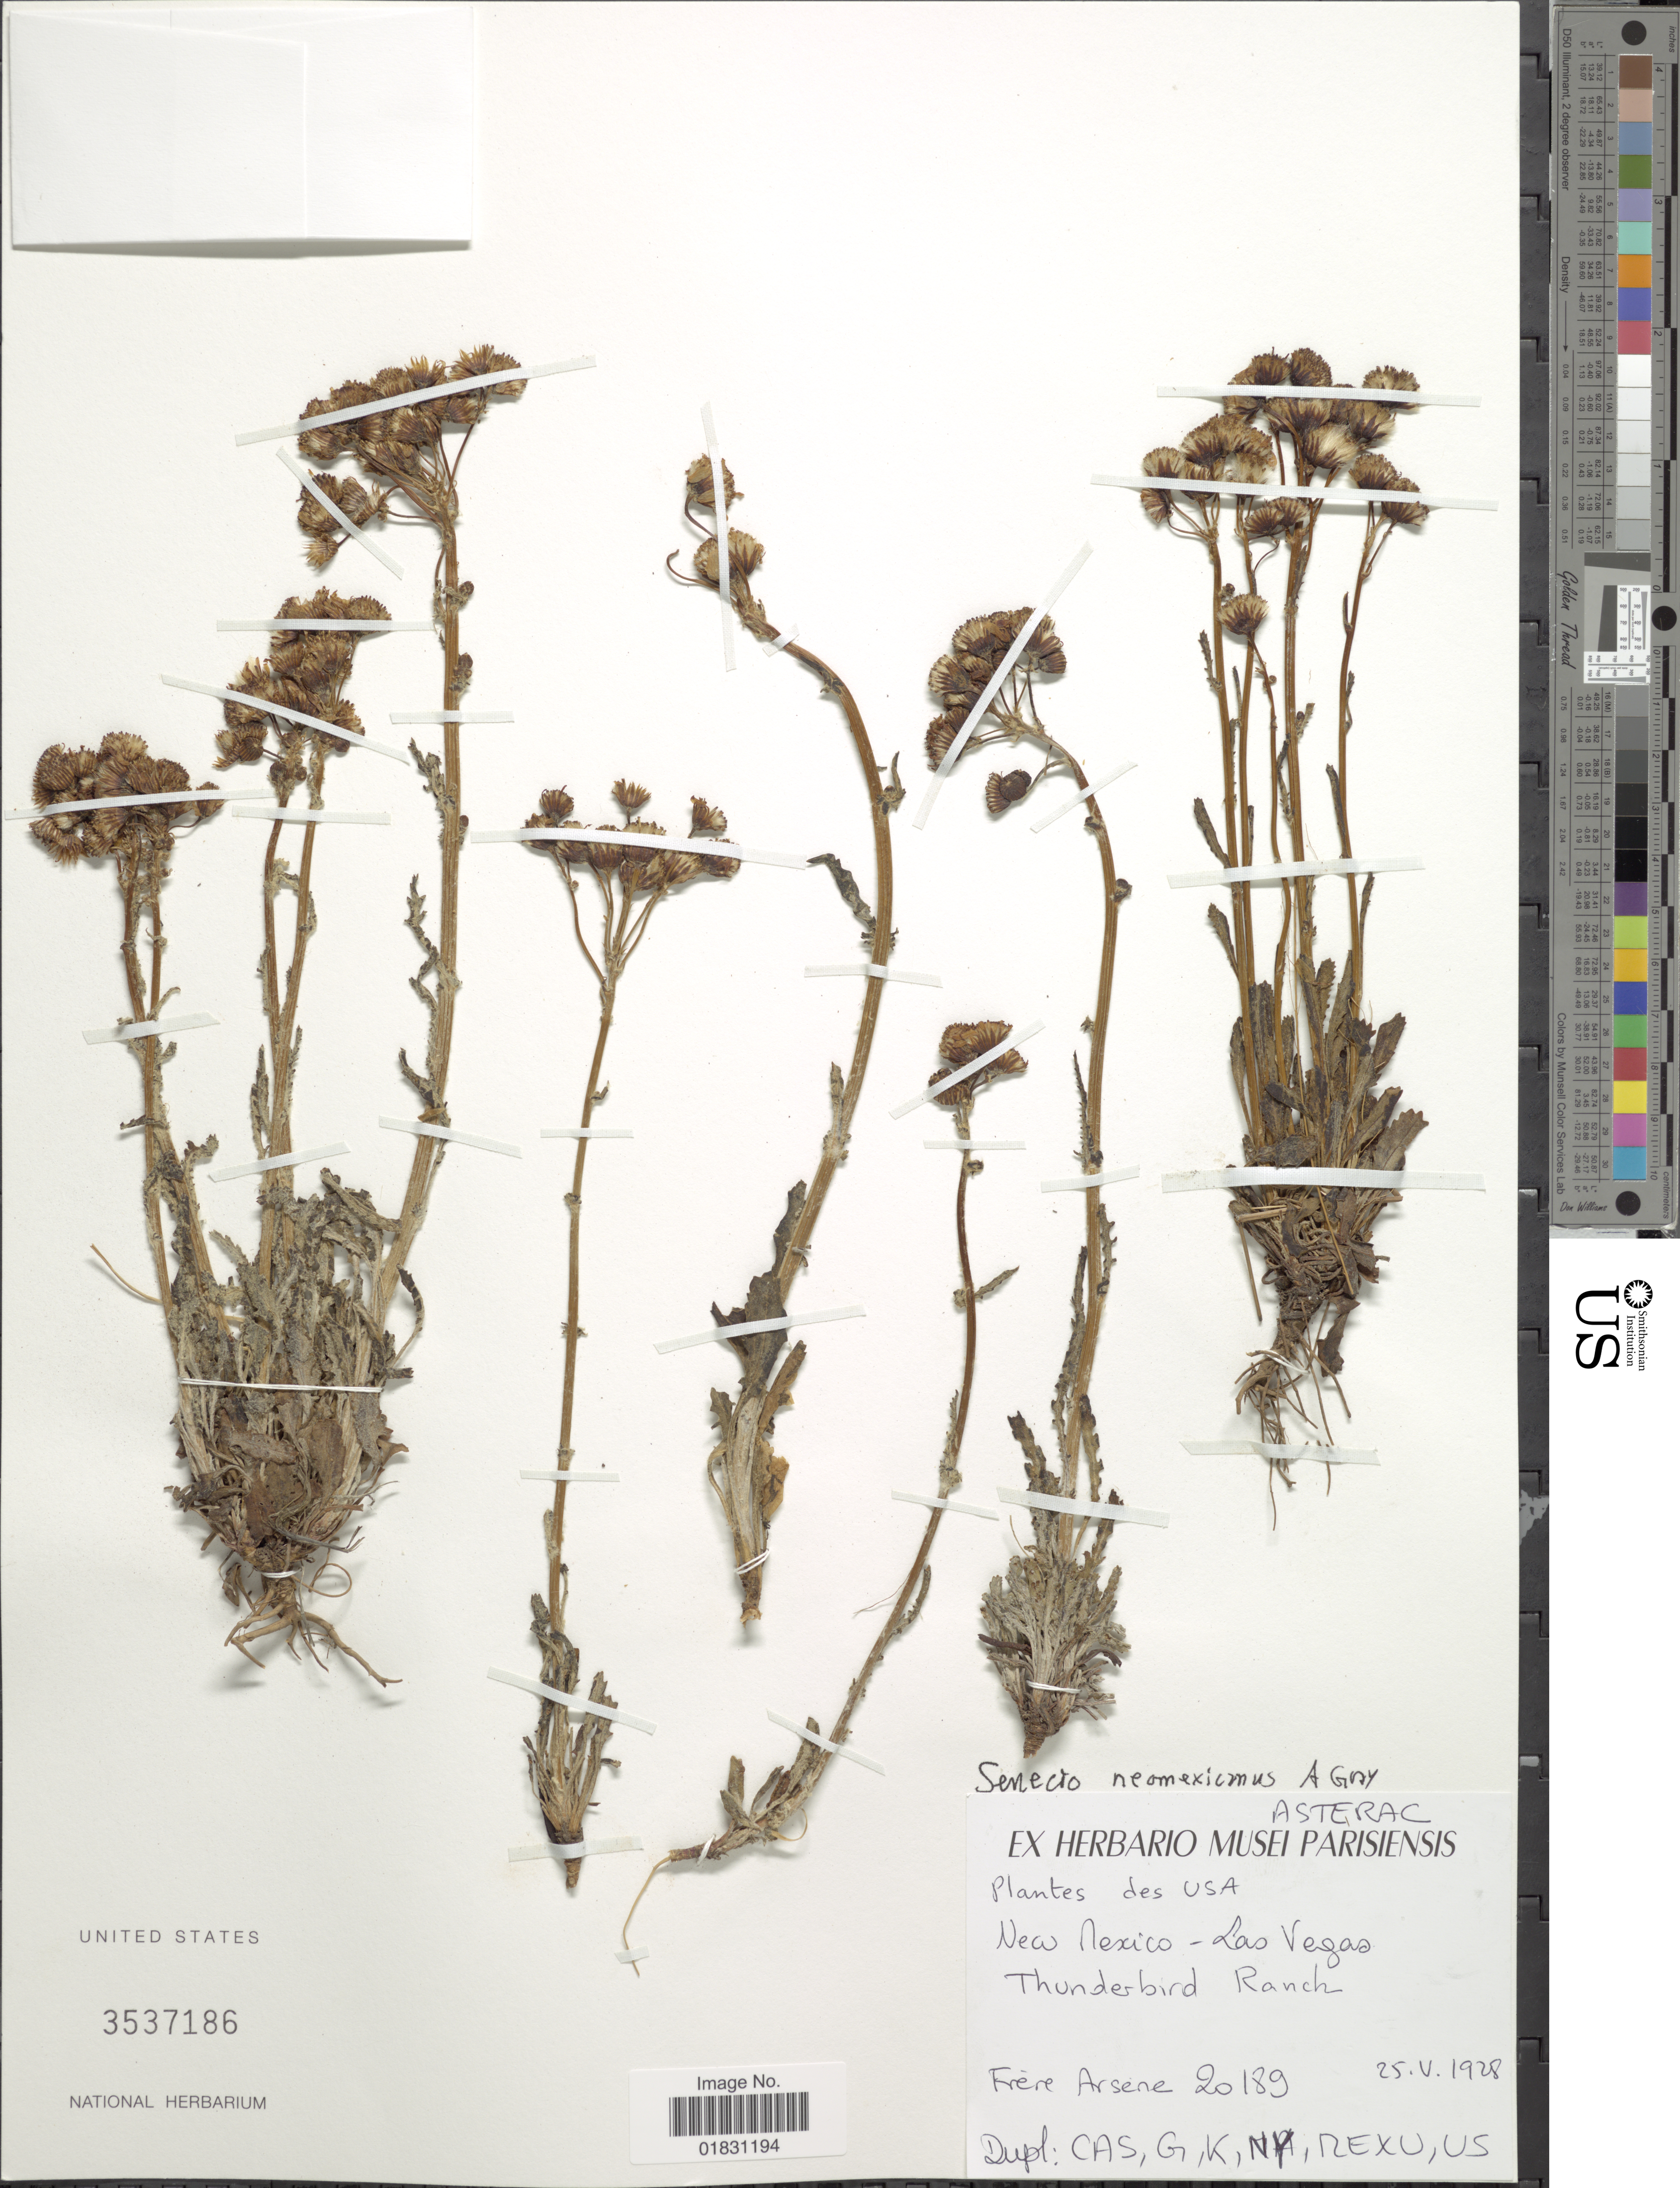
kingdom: Plantae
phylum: Tracheophyta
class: Magnoliopsida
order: Asterales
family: Asteraceae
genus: Packera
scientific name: Packera neomexicana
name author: (A. Gray) W.A. Weber & Á. Löve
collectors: Bro. G. Arsène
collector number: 20189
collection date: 1928-05-25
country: United States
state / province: New Mexico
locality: Las Vegas, Thunderbird Ranch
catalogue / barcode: US 3537186